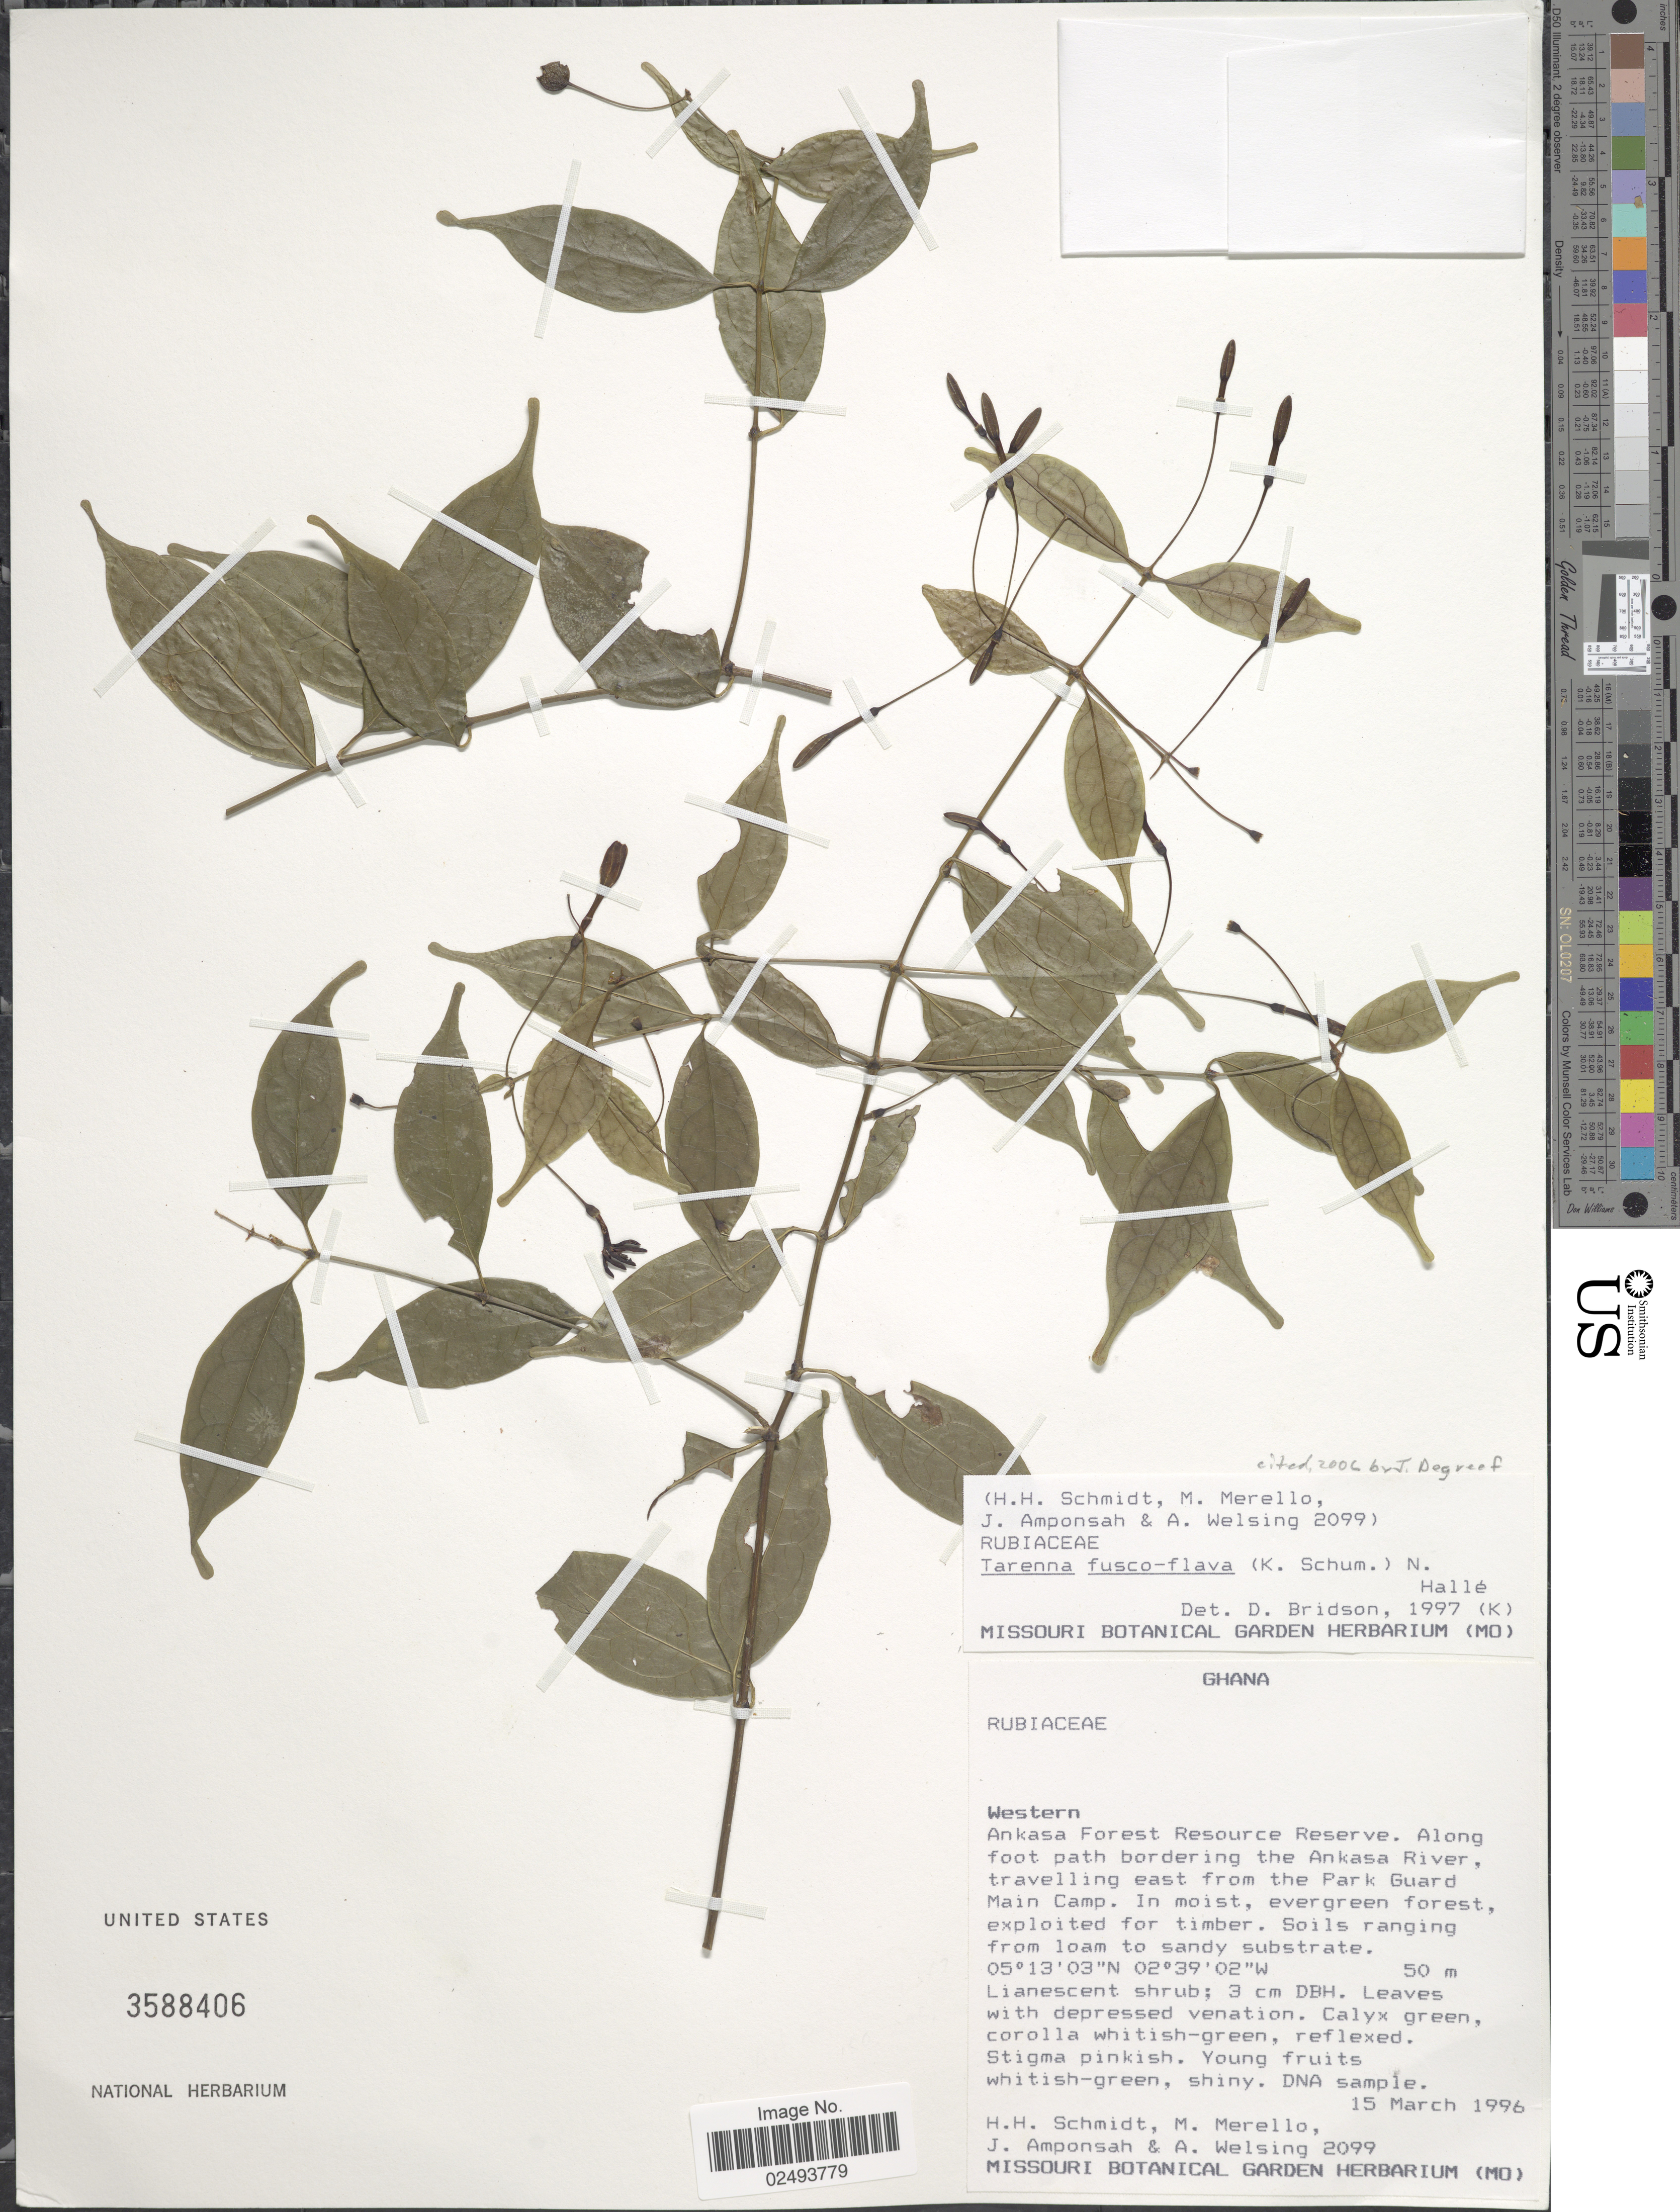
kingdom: Plantae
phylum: Tracheophyta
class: Magnoliopsida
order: Gentianales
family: Rubiaceae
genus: Tarenna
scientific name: Tarenna fuscoflava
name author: (K. Schum.) S. Moore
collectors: H. H. Schmidt, M. Merello, J. Amponsah & A. Welsing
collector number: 2099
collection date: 1996-03-15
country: Ghana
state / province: Western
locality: Western, Ankasa Forest Resource Reserve, Along foot path bordering the Ankasa River, travelling east from the Park Guard Main Camp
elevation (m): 50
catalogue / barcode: US 3588406